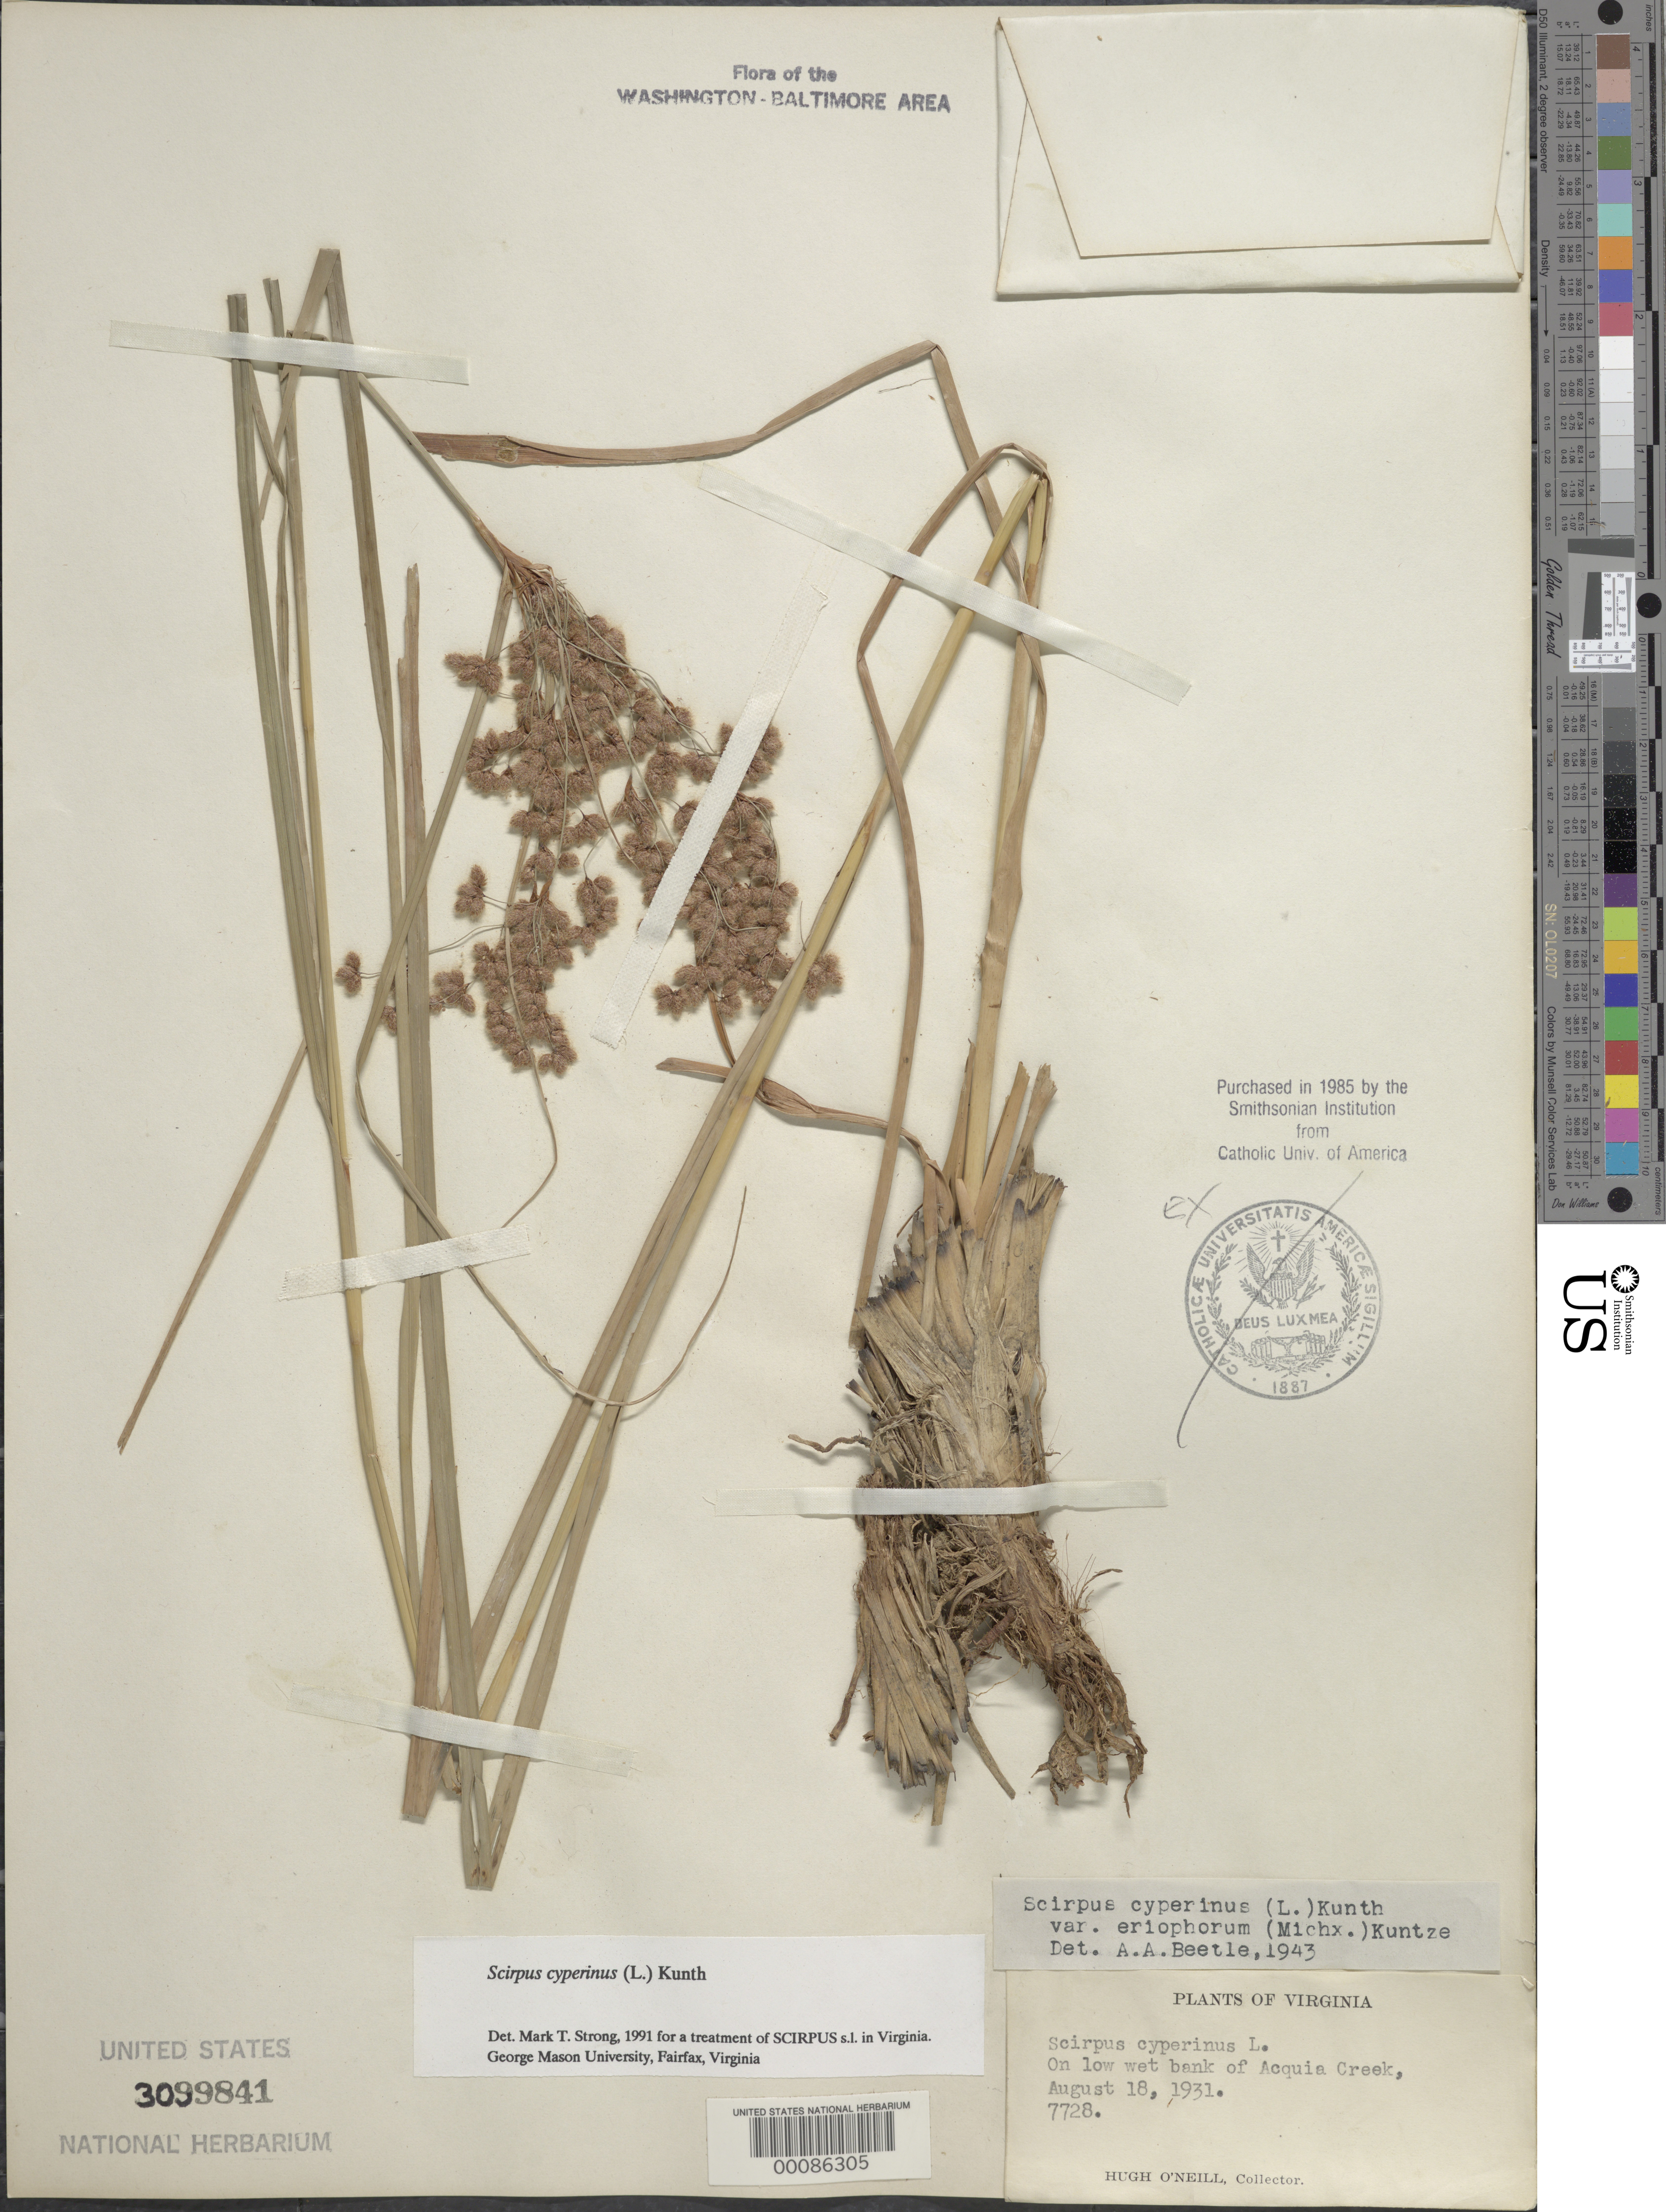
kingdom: Plantae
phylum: Tracheophyta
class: Liliopsida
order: Poales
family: Cyperaceae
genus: Scirpus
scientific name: Scirpus cyperinus (L.) Kunth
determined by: Strong, M. T., (US), Smithsonian Institution - National Museum of Natural History (UNITED STATES)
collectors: H. O'Neill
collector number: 7728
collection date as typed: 18 Aug 1931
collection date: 1931-08-18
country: United States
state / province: Virginia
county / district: Stafford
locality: Aquia Creek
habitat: Low wet bank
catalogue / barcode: US 3099841